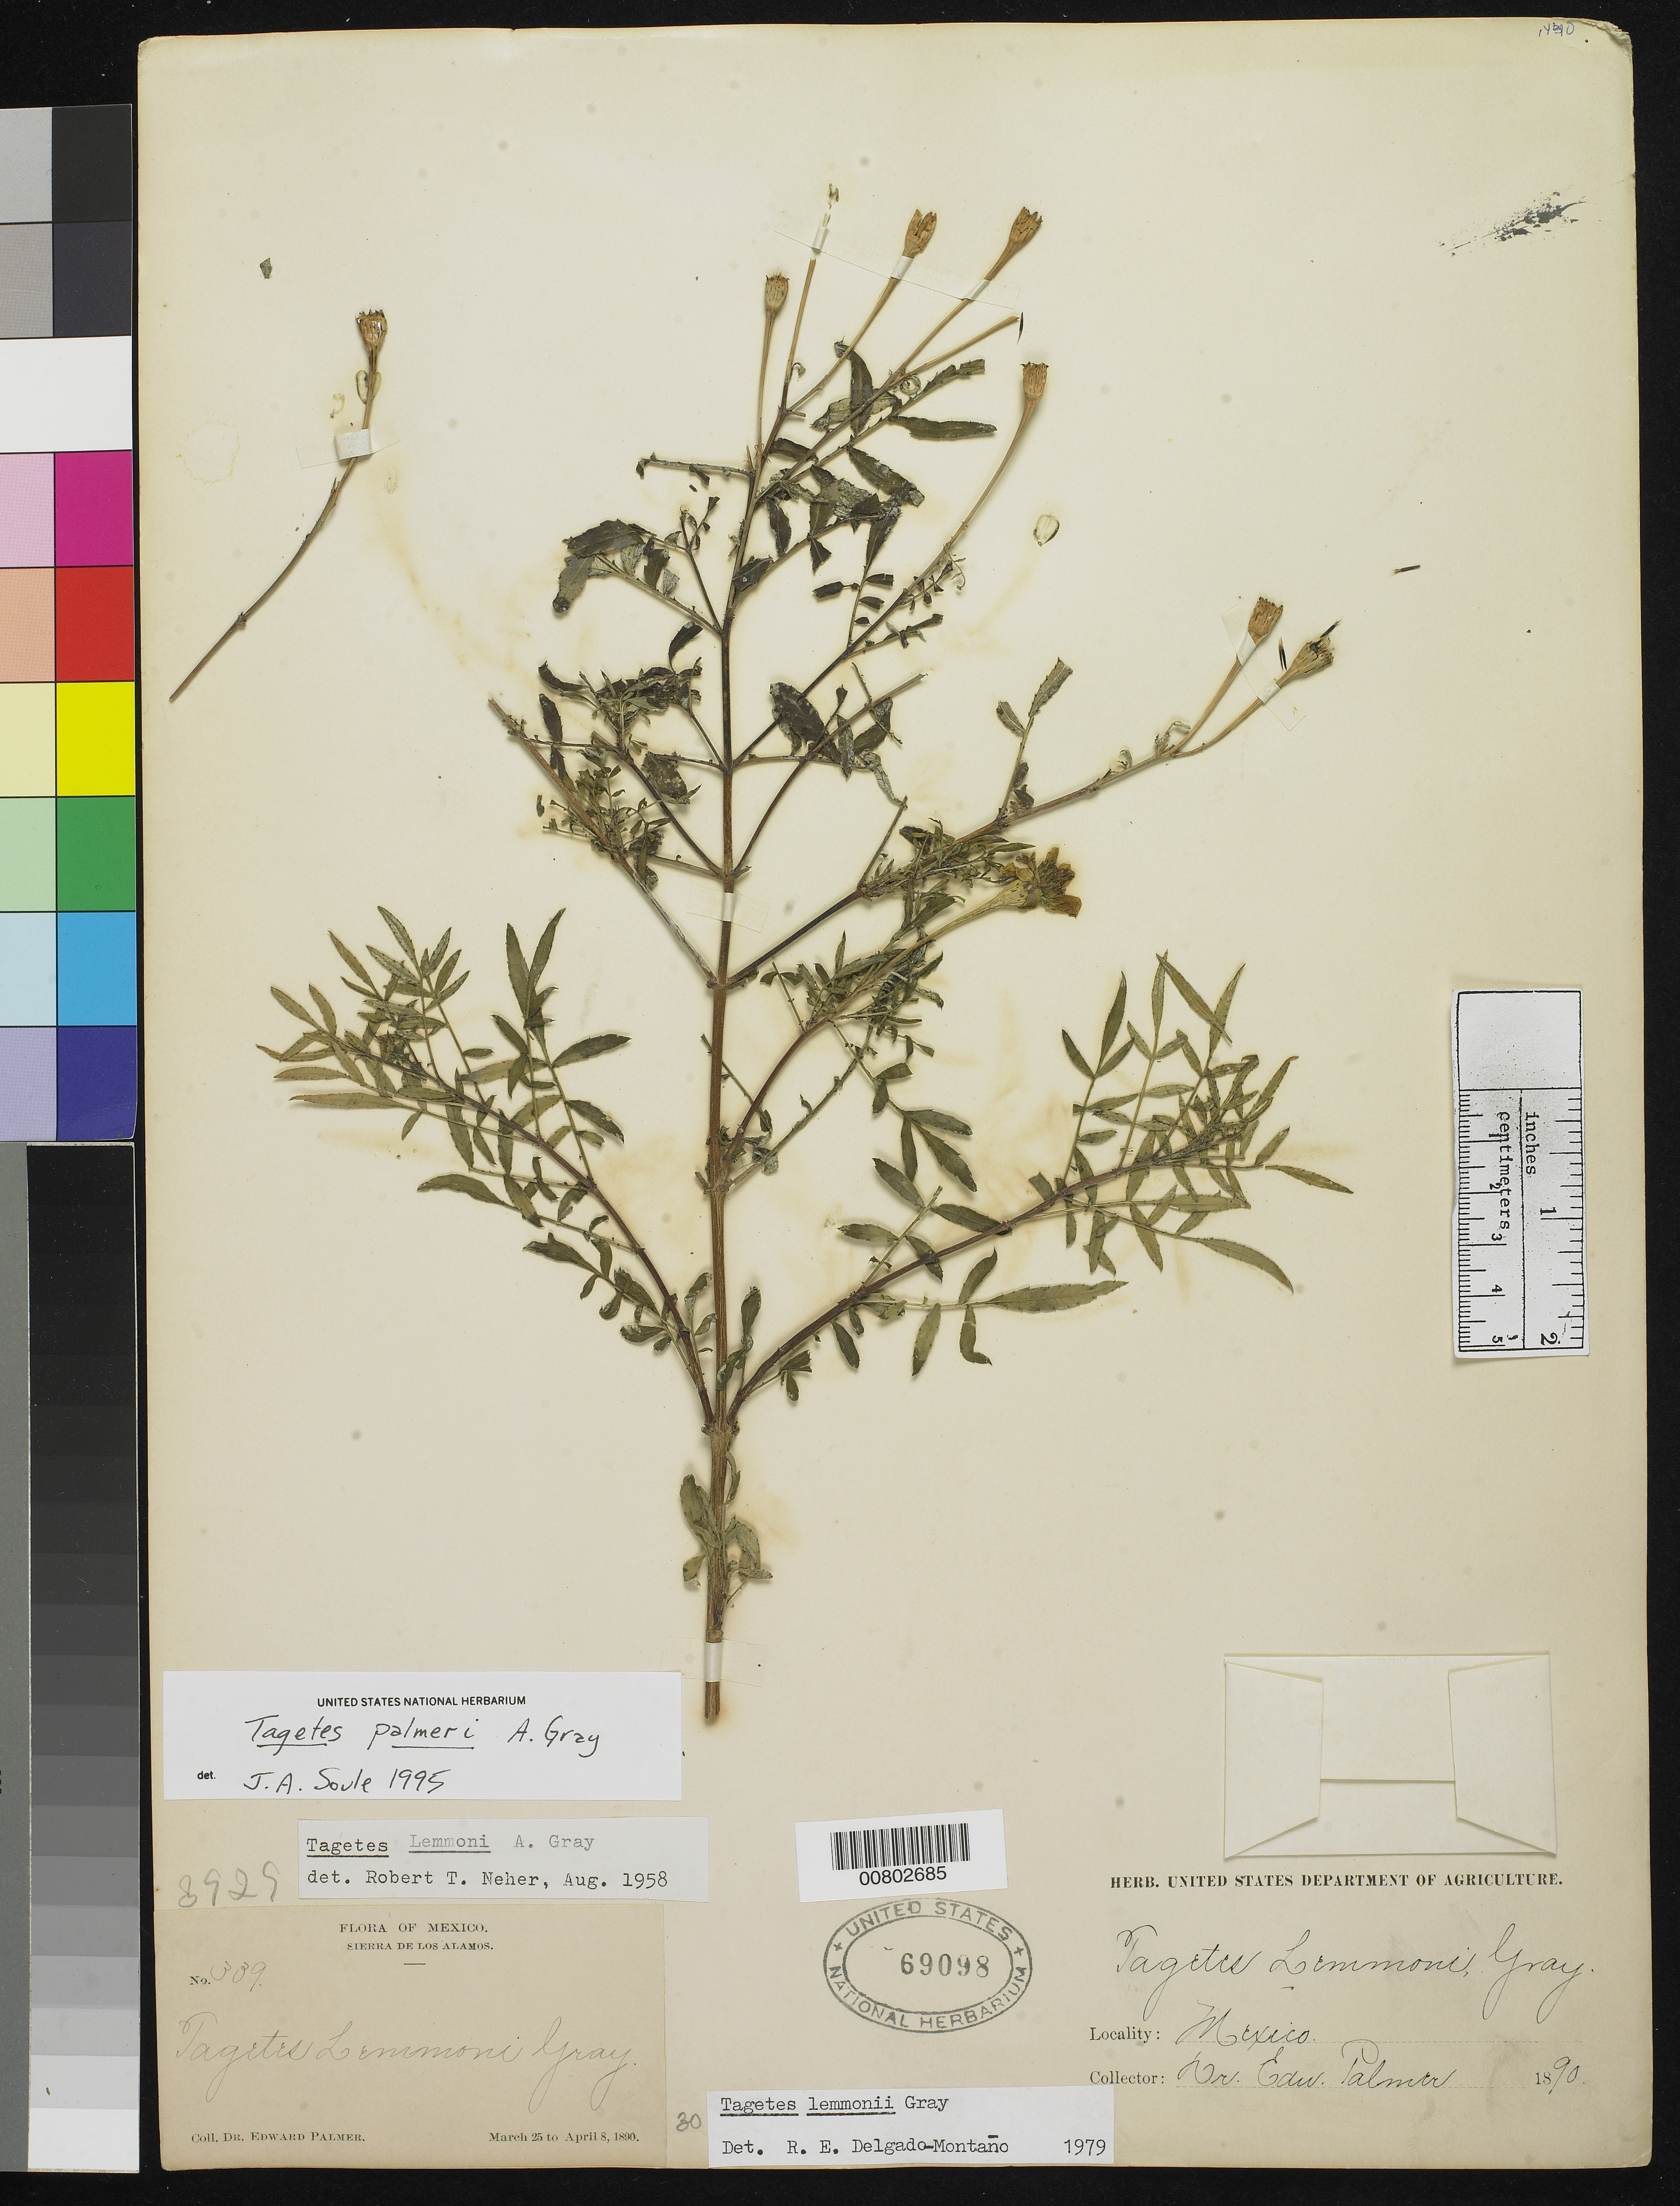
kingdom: Plantae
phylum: Tracheophyta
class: Magnoliopsida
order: Asterales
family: Asteraceae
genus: Tagetes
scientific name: Tagetes palmeri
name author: A. Gray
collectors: E. Palmer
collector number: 339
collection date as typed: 25 Mar 1890 to 08 Apr 1890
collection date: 1890-03-25/1890-04-08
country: Mexico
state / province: Sonora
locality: Sierra de los Alamos, Sonora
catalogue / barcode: US 69098